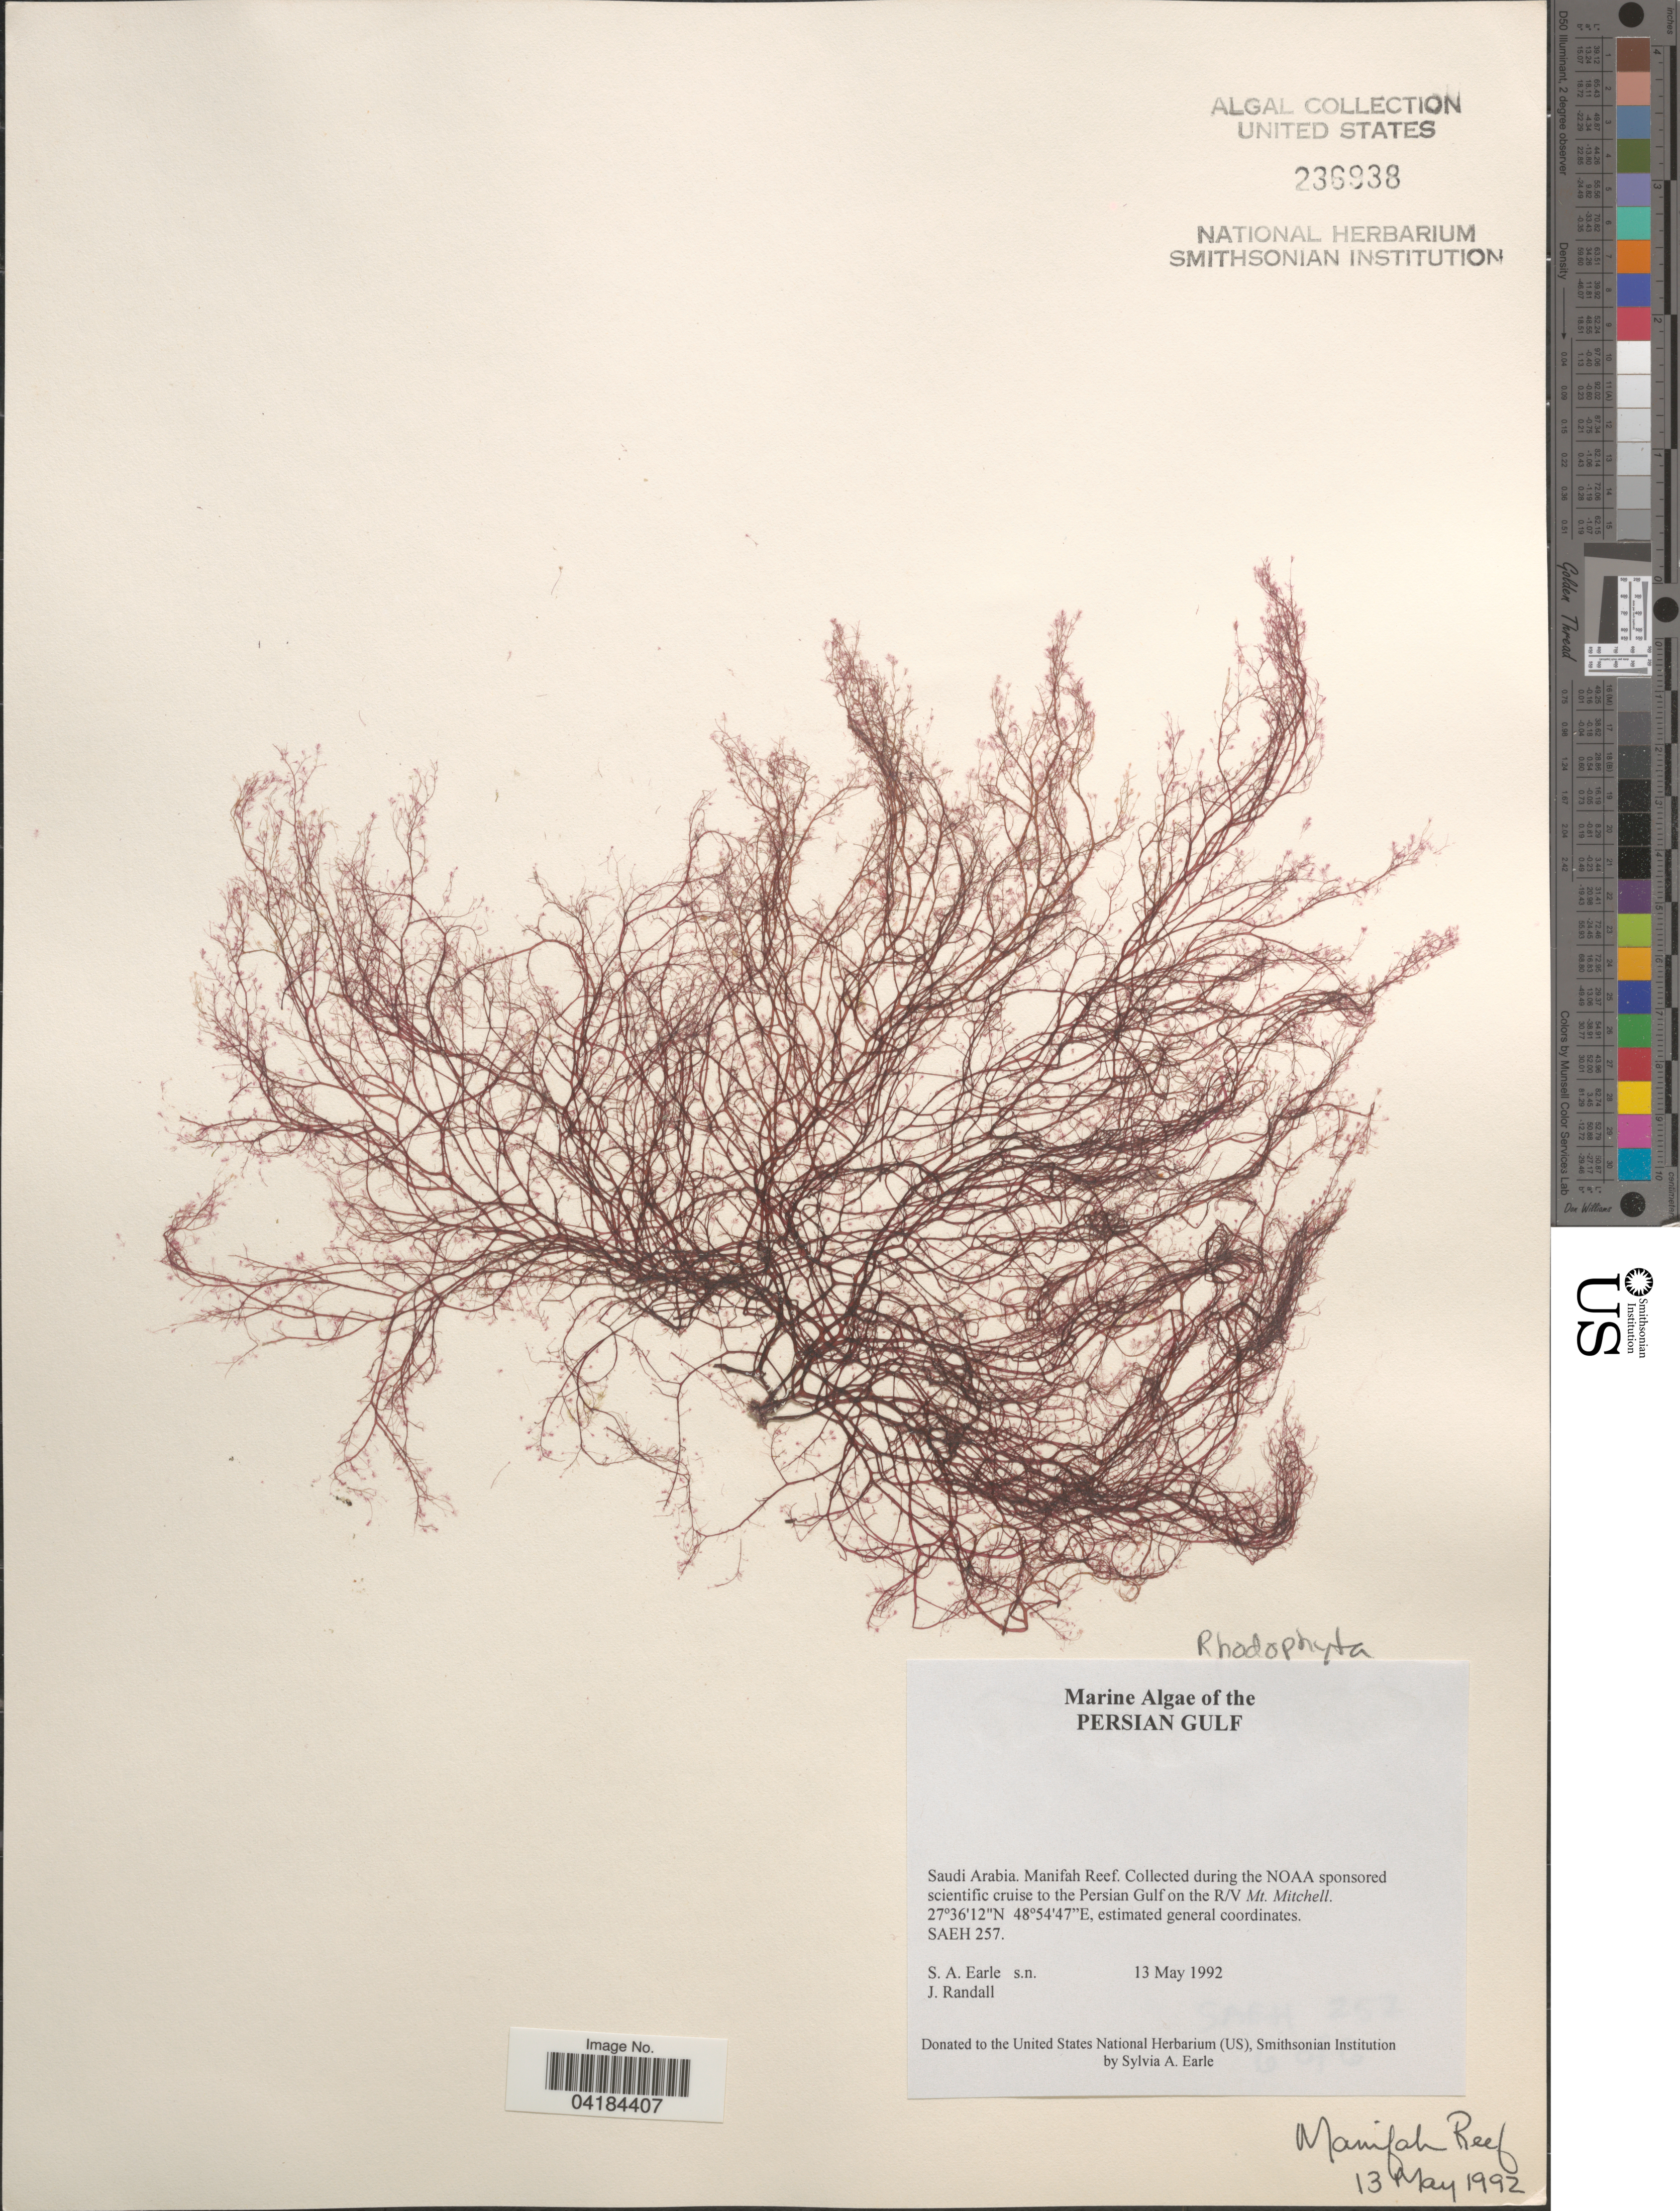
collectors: S. A. Earle & J. Randall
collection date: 1992-05-13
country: Saudi Arabia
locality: Persian Gulf. Manifah Reef. Collected during the NOAA sponsored scientific cruise to the Persian Gulf on the R/V Mt. Mitchell. SAEH 257.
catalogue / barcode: US 236938